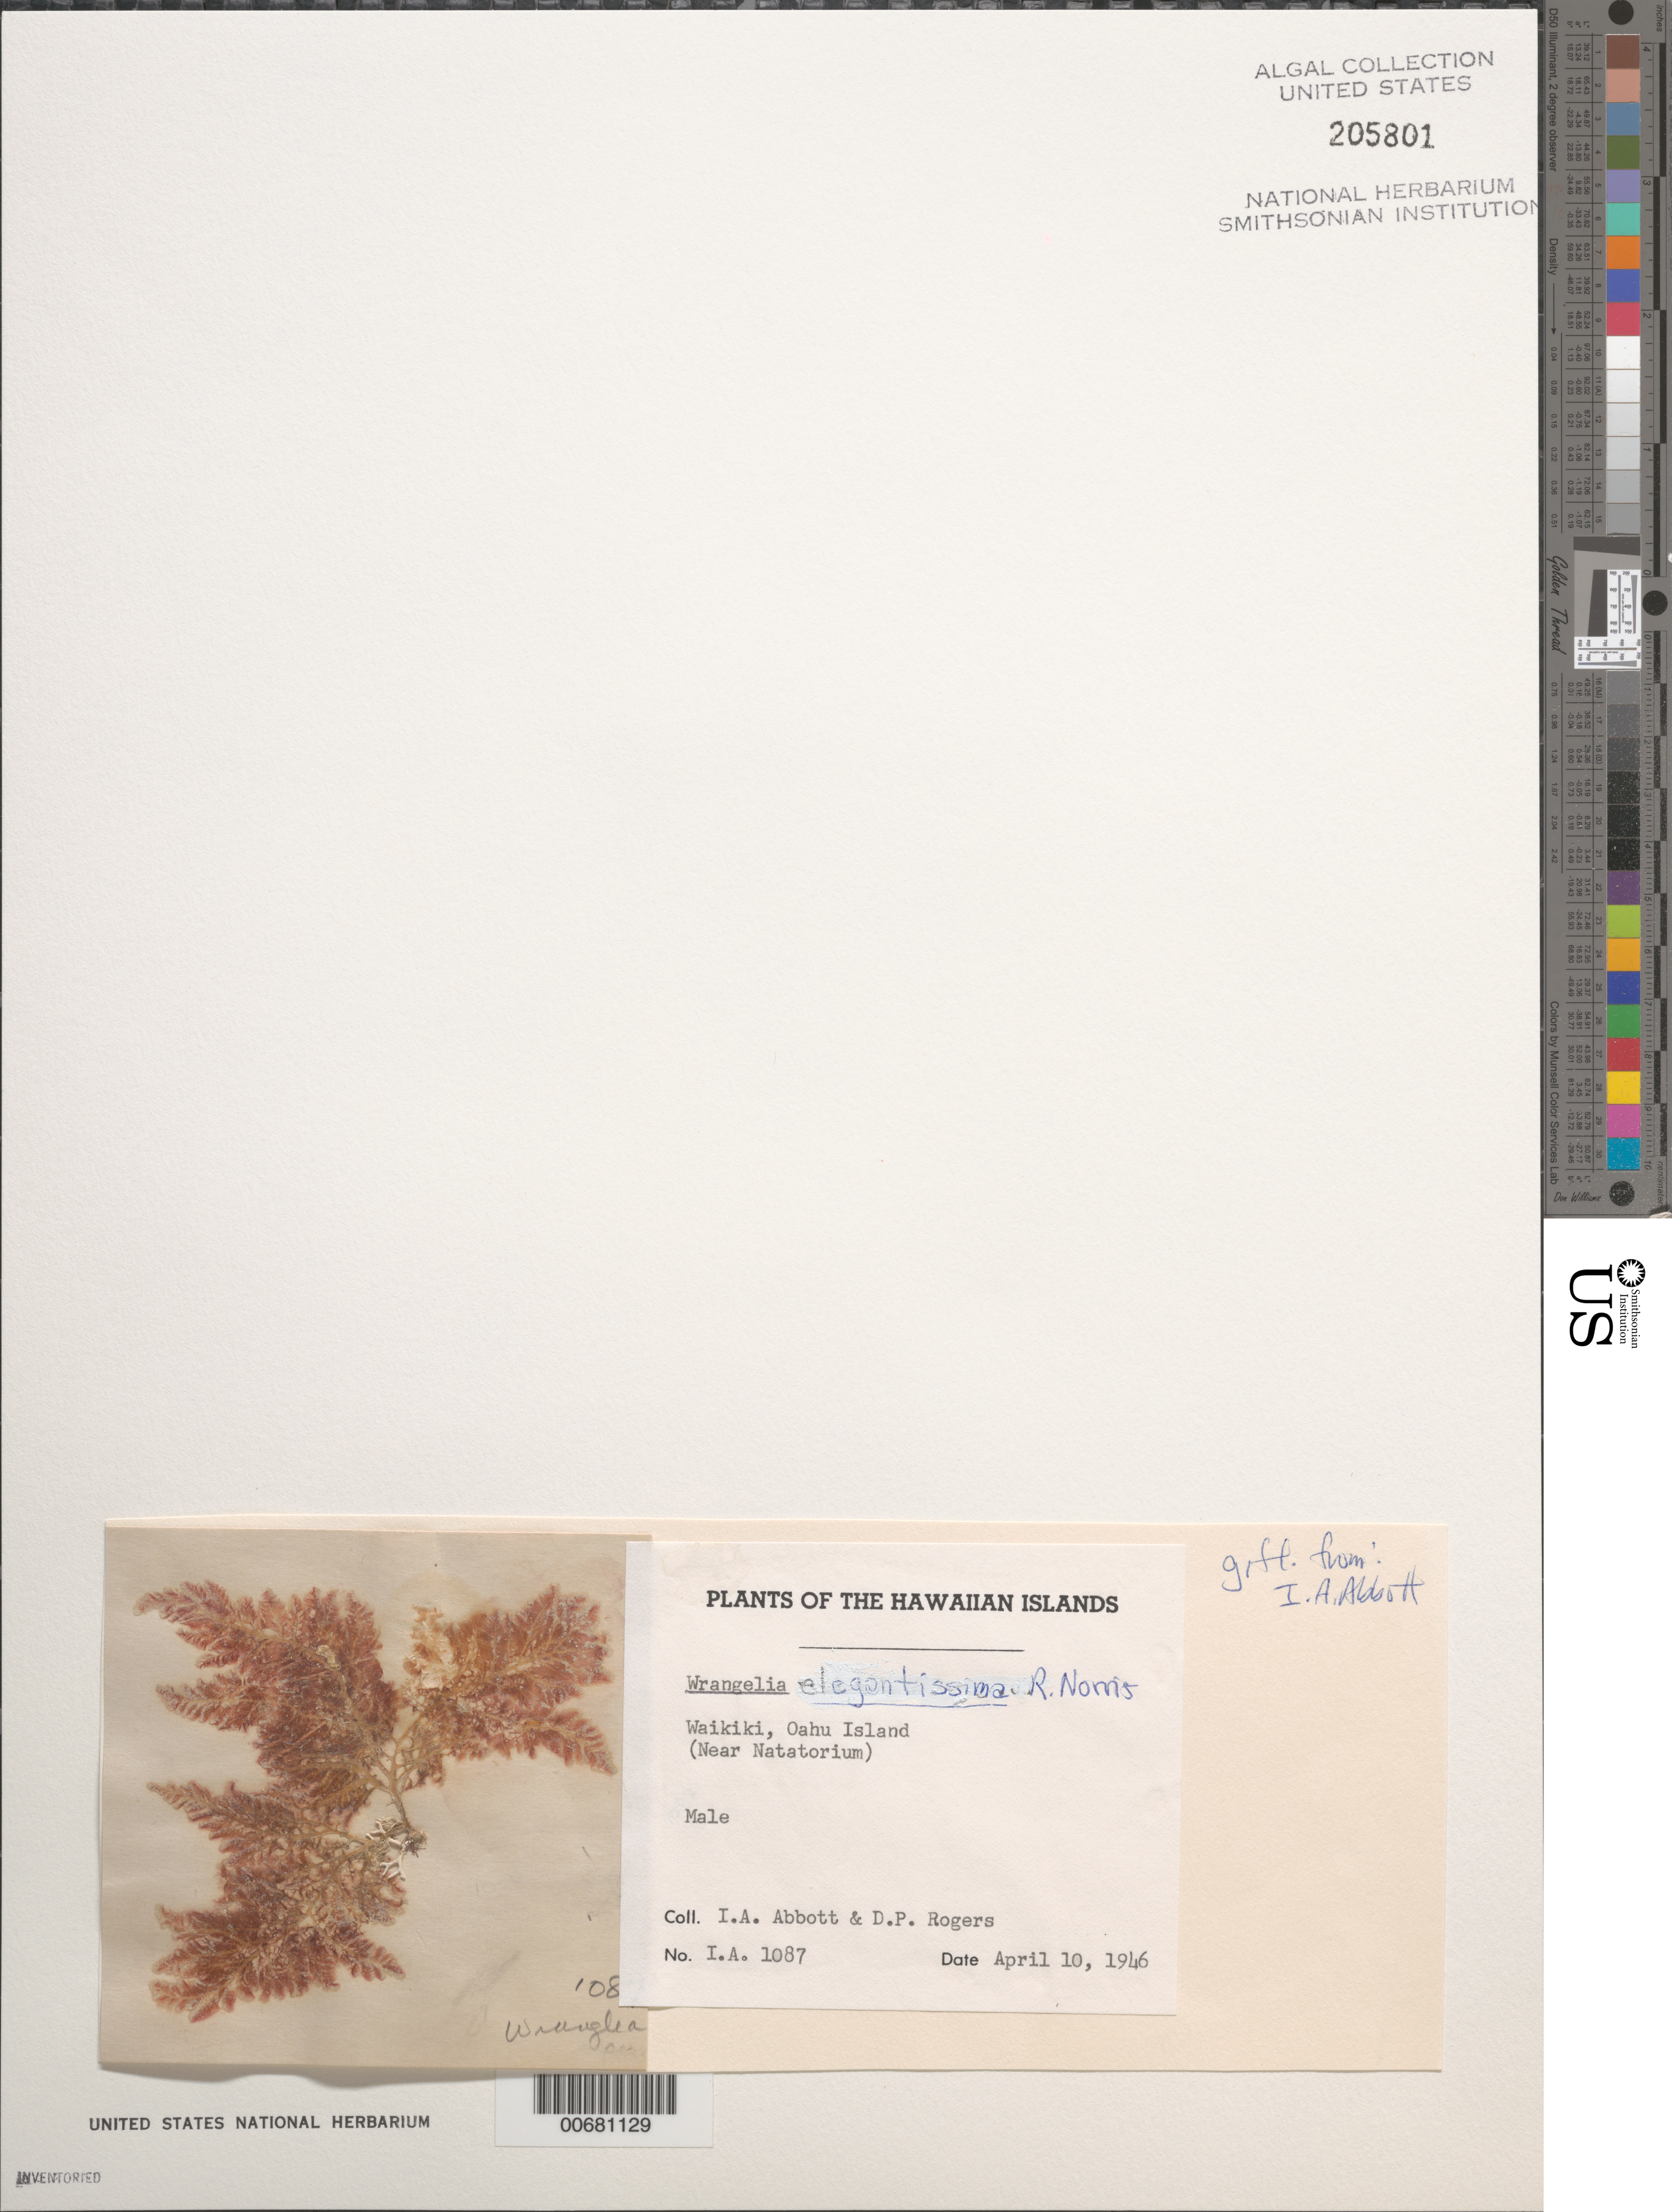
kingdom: Plantae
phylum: Rhodophyta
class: Florideophyceae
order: Ceramiales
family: Wrangeliaceae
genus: Wrangelia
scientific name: Wrangelia elegantissima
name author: R.E. Norris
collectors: I. A. Abbott & D. Rogers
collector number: IAA 1087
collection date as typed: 10 Apr 1946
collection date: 1946-04-10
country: United States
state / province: Hawaii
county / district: Honolulu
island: Oahu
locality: Waikiki near Natatorium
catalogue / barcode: US 205801